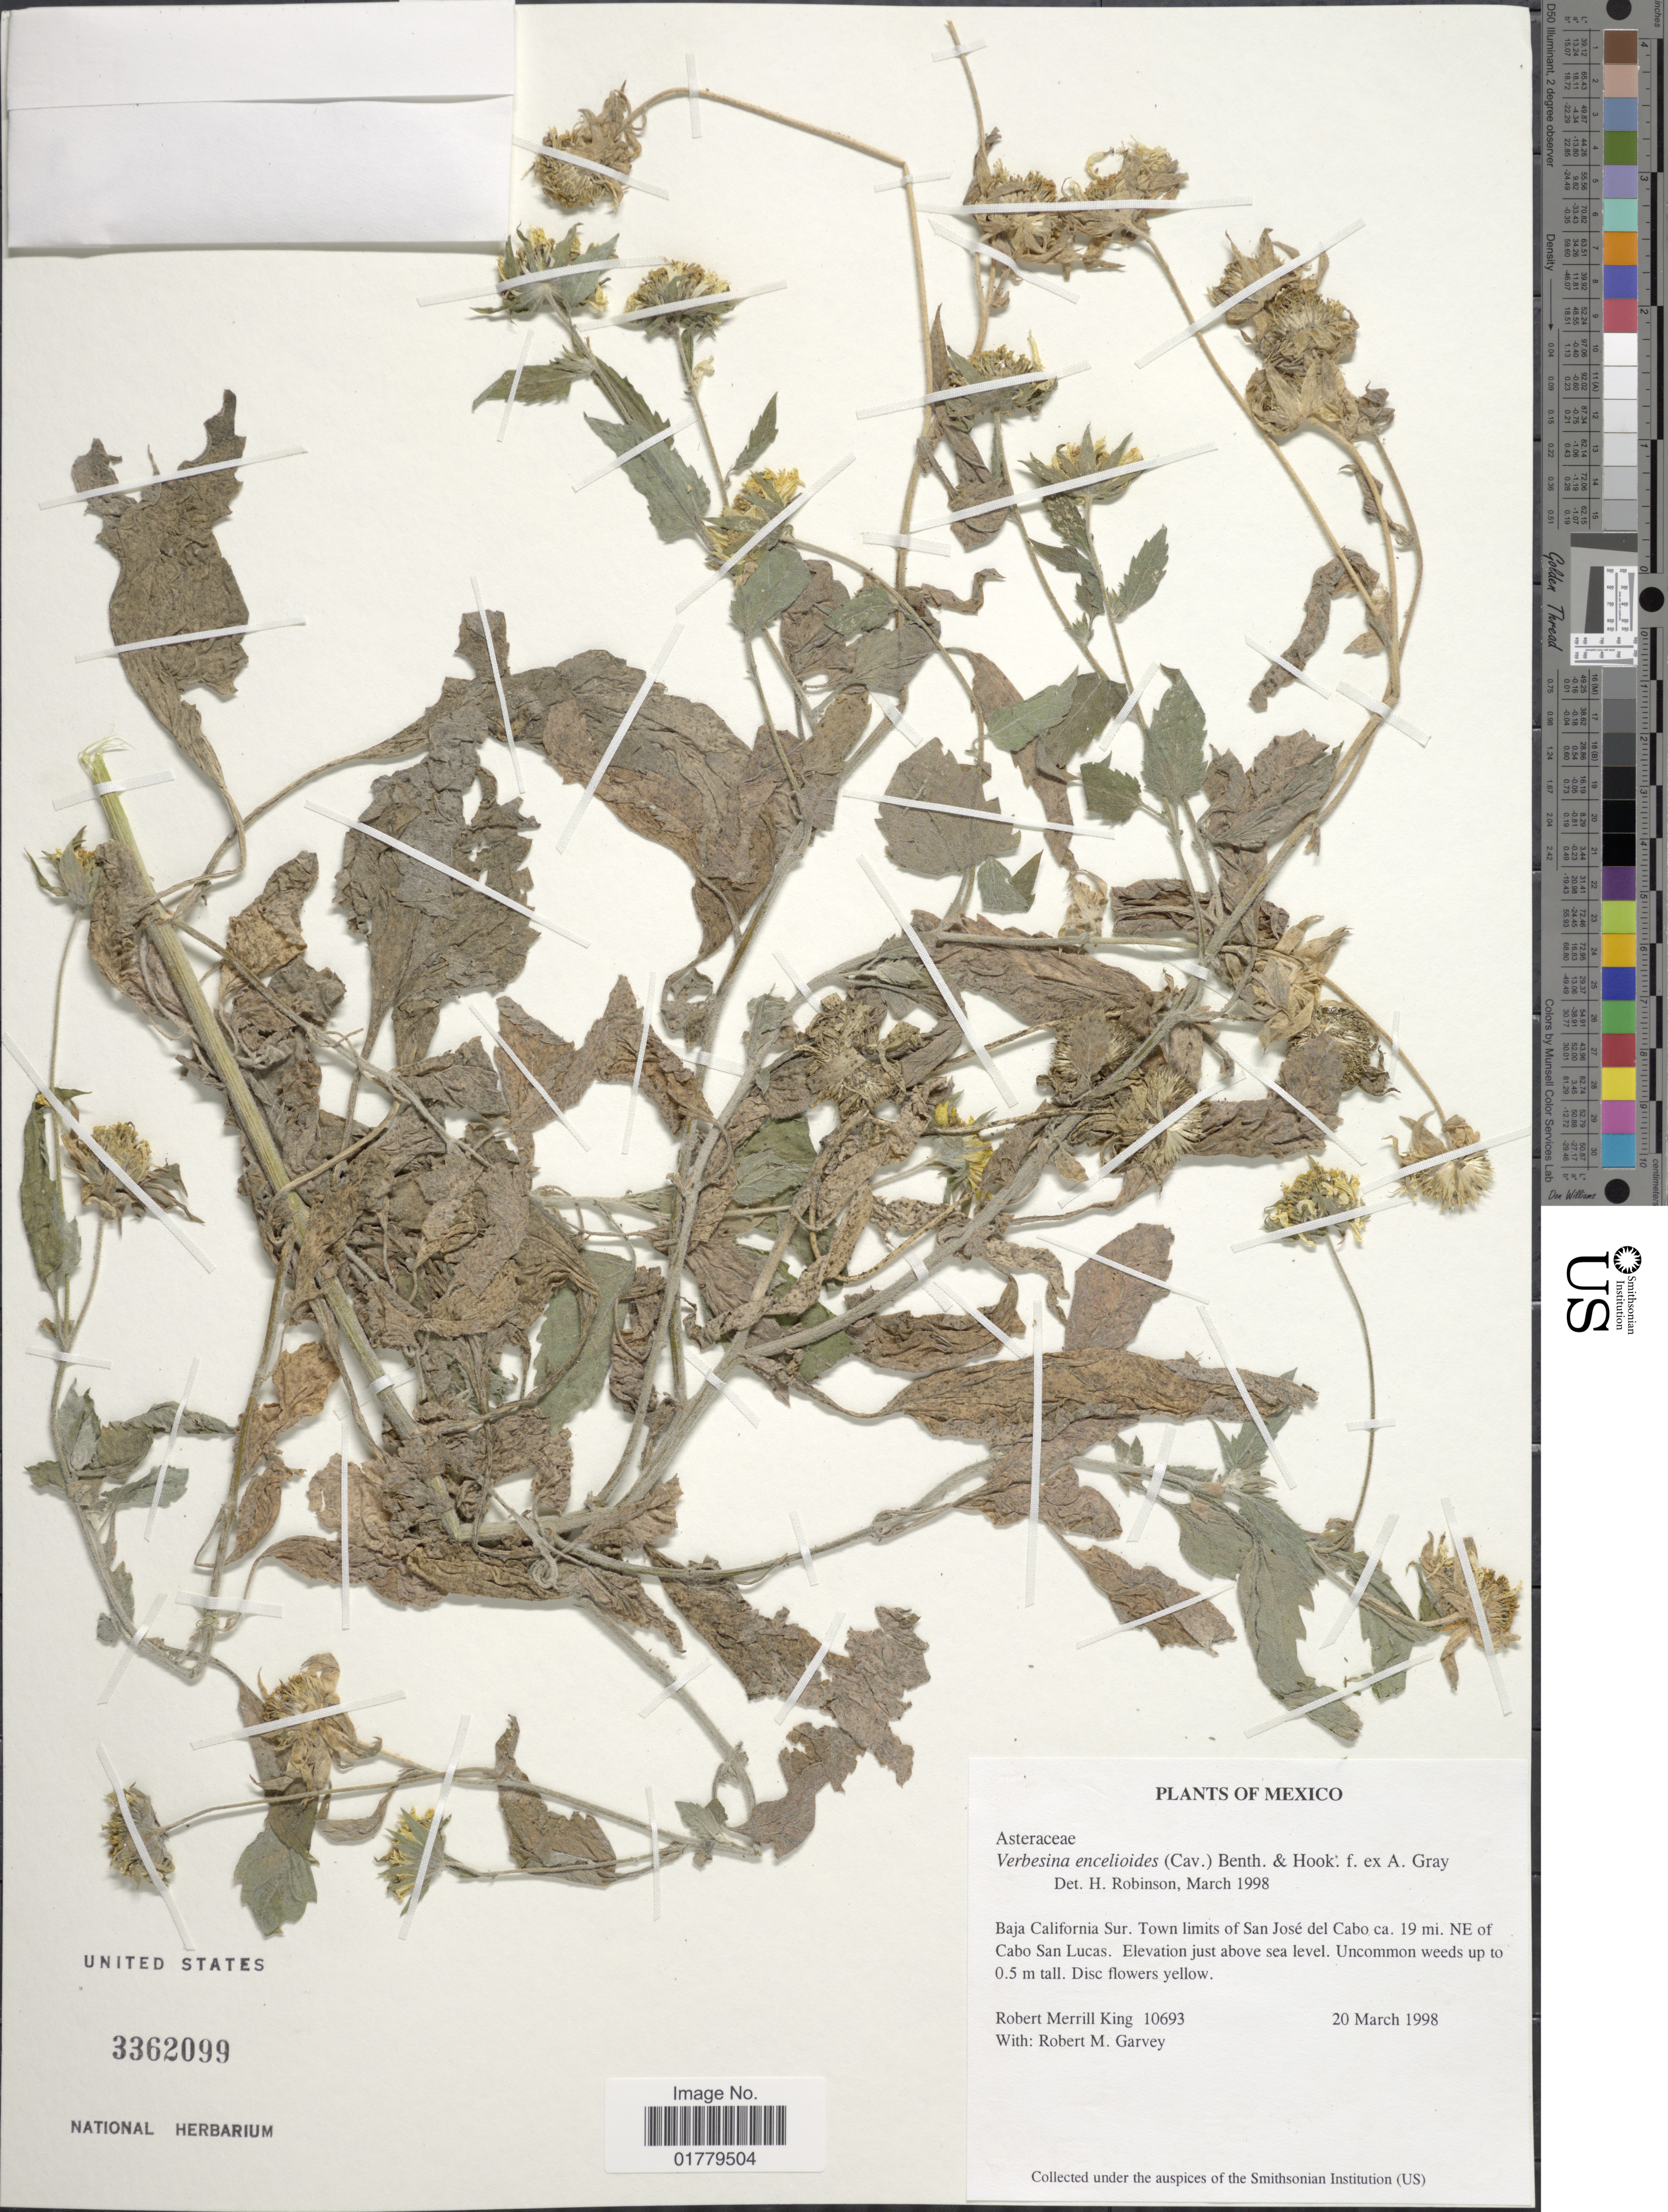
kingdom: Plantae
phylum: Tracheophyta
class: Magnoliopsida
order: Asterales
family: Asteraceae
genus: Verbesina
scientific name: Verbesina encelioides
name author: (Cav.) Benth. & Hook. ex A. Gray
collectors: R. M. King & R. Garvey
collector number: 10693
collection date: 1998-03-20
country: Mexico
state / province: Baja California Sur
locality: Baja California Sur. Town limits of San José del Cabo ca. 19 mi. NE of Cabo San Lucas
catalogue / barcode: US 3362099